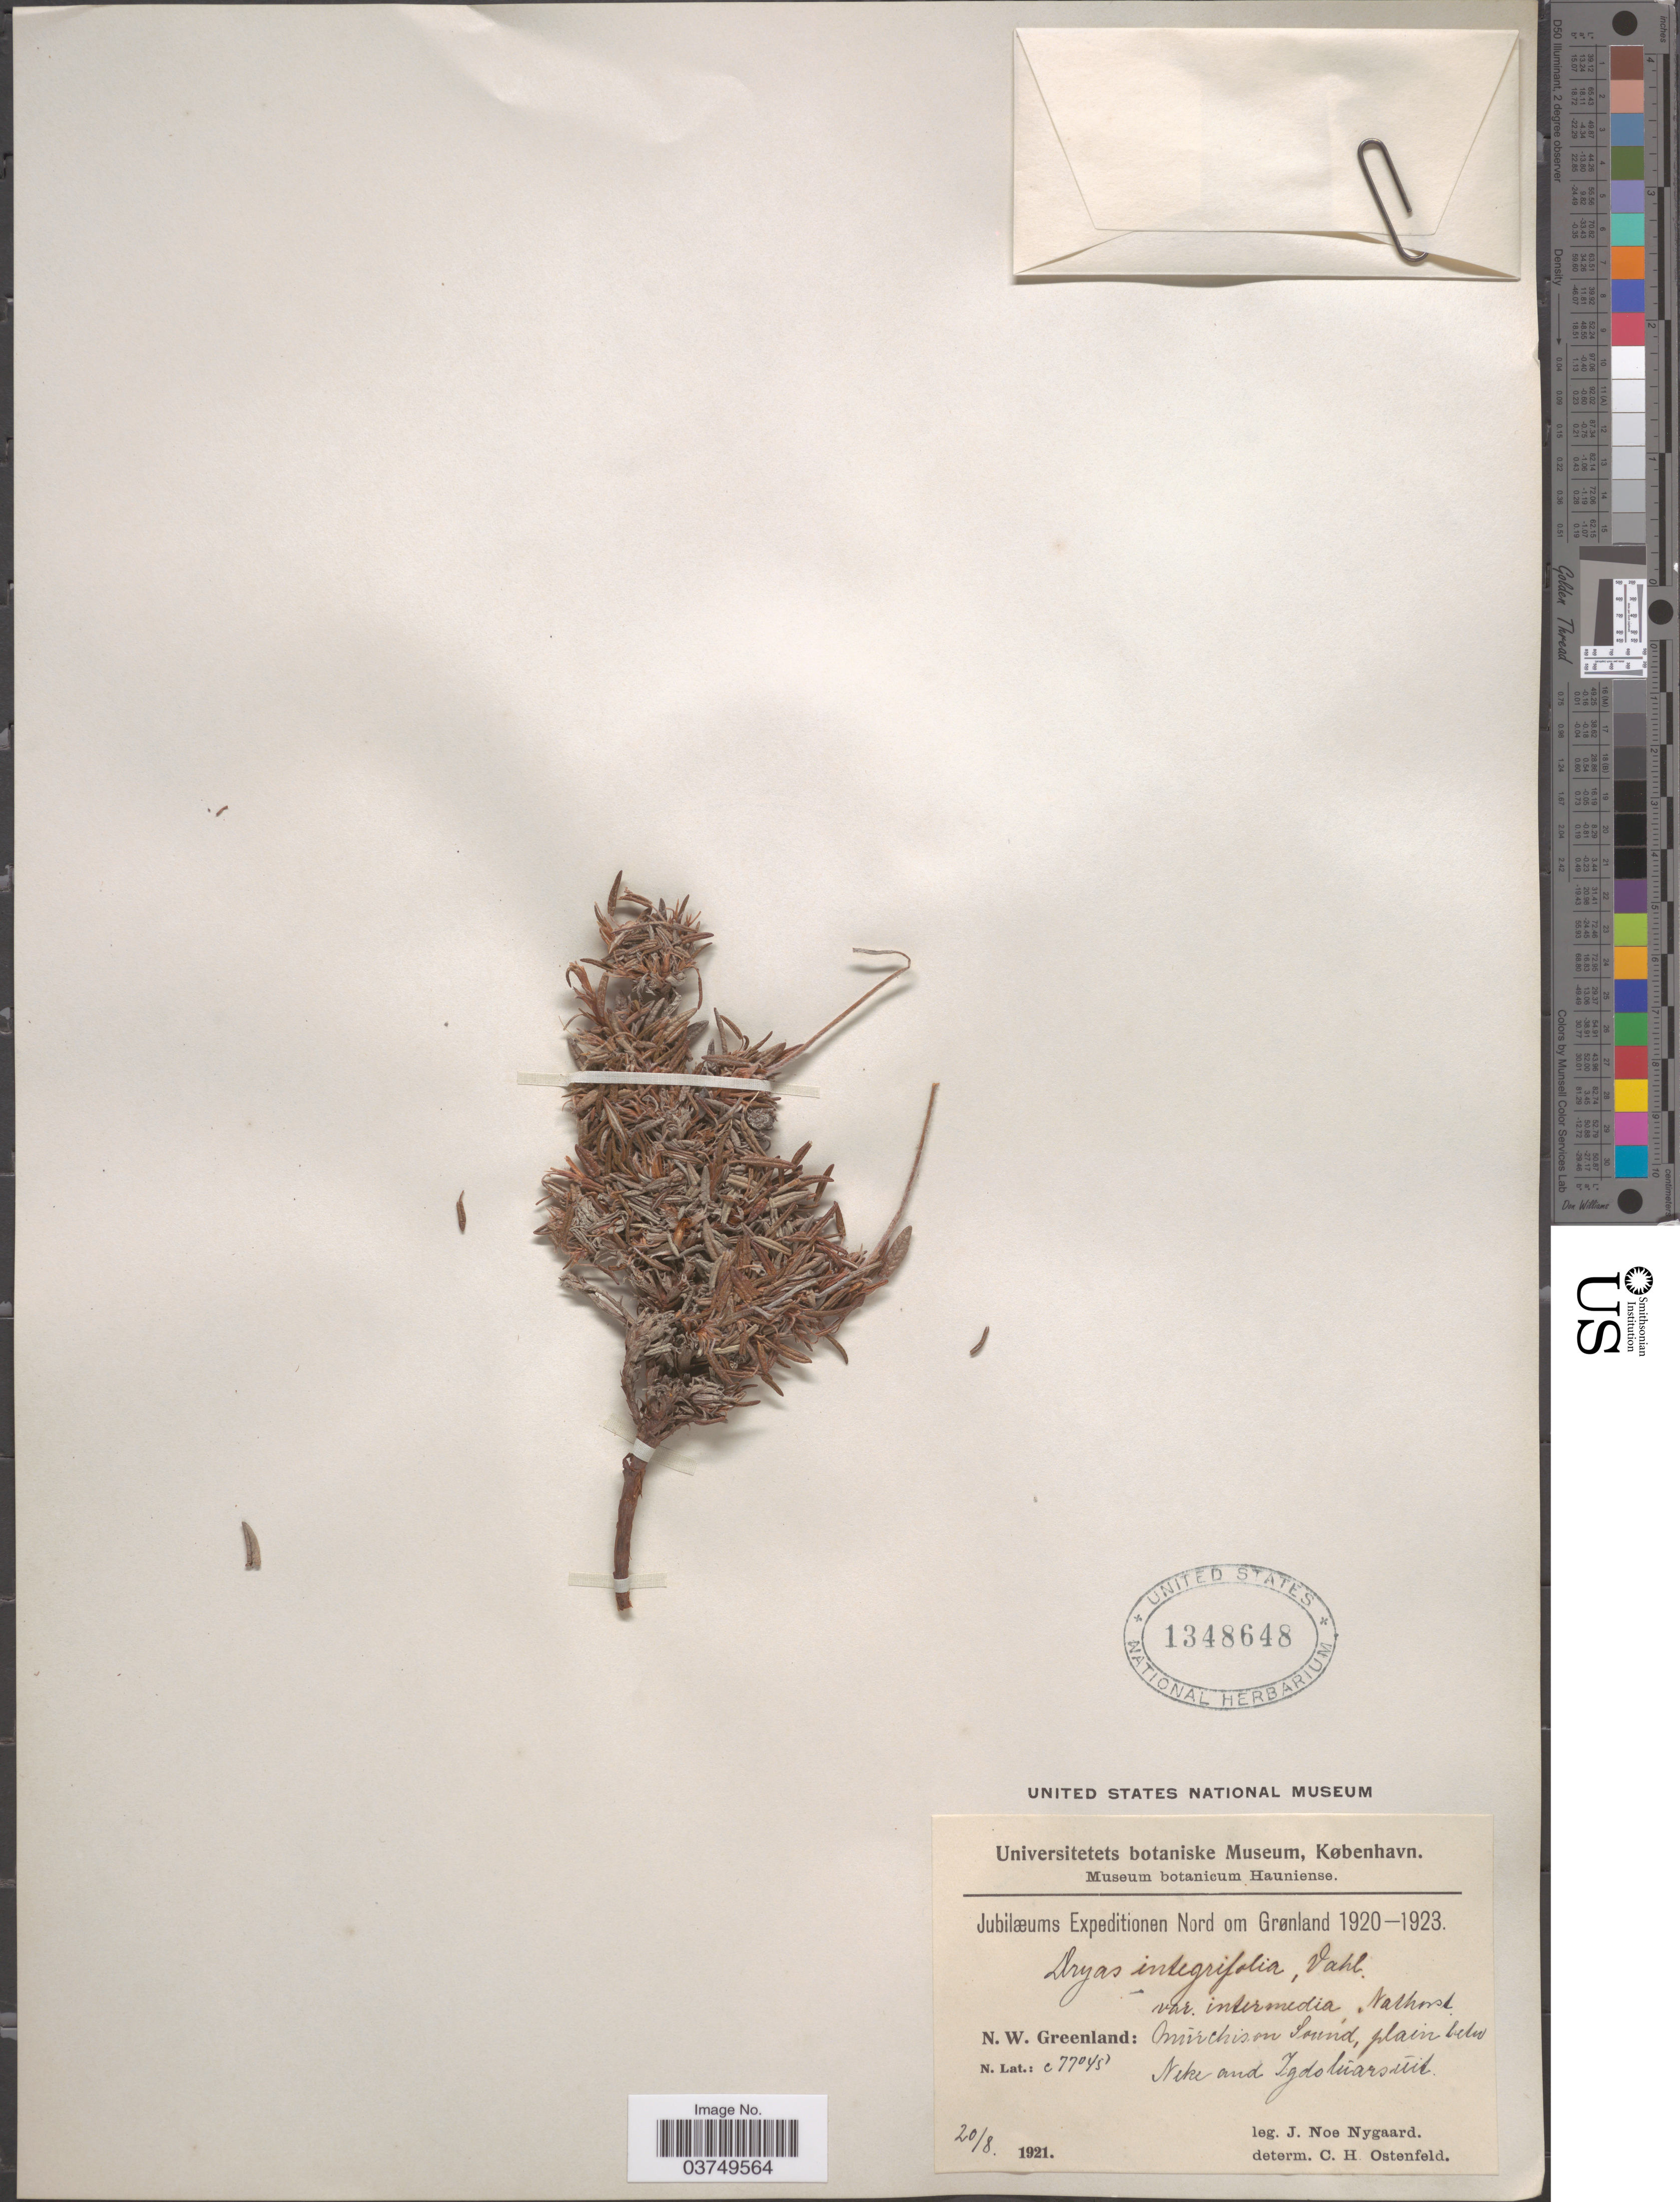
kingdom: Plantae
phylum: Tracheophyta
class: Magnoliopsida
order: Rosales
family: Rosaceae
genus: Dryas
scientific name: Dryas integrifolia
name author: Vahl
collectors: J. Nygaard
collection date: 1921-08-20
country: Greenland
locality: Nord om Grønland. N.W. Greenland: Murchison Sound, plain below Neke and Igdloluarsuit.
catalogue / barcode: US 1348648